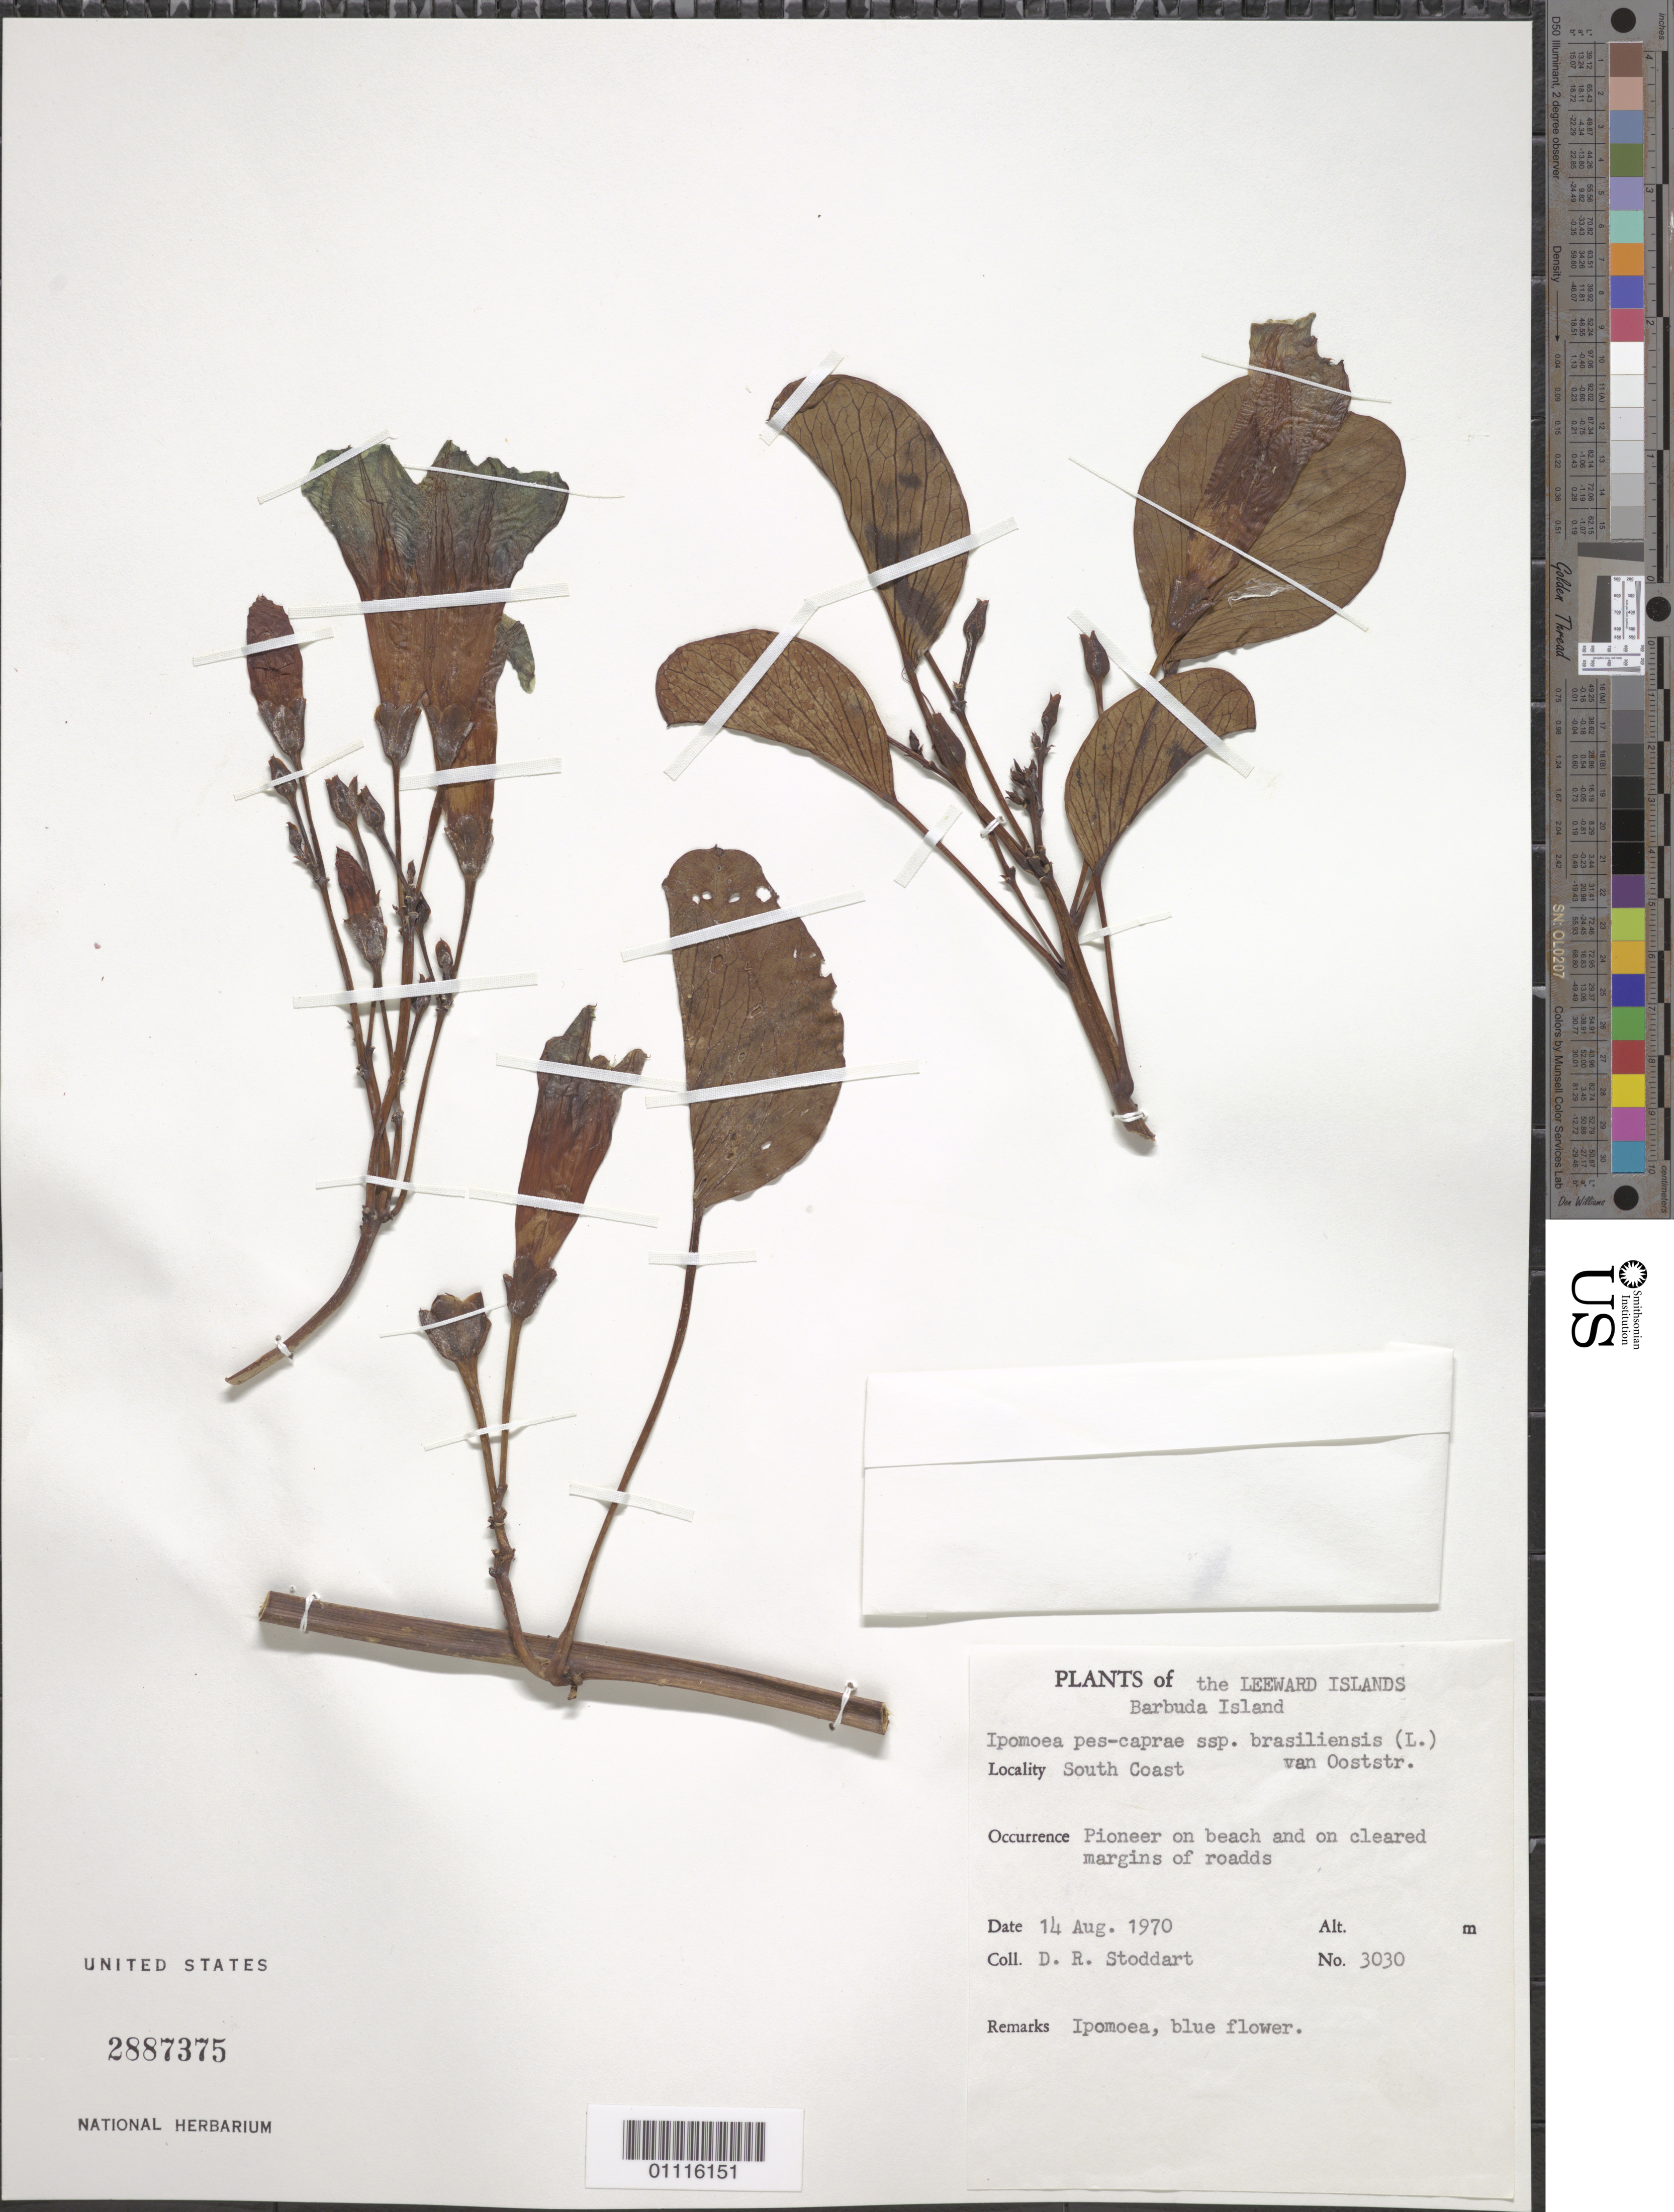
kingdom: Plantae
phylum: Tracheophyta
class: Magnoliopsida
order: Solanales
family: Convolvulaceae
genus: Ipomoea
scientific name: Ipomoea pes-caprae subsp. brasiliensis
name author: (L.) Ooststr.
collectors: D. R. Stoddart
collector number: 3030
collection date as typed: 14 Aug 1970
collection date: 1970-08-14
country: Antigua and Barbuda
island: Barbuda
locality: S Coast. Pioneer on beach and on cleared margins of roads.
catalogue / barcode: US 2887375